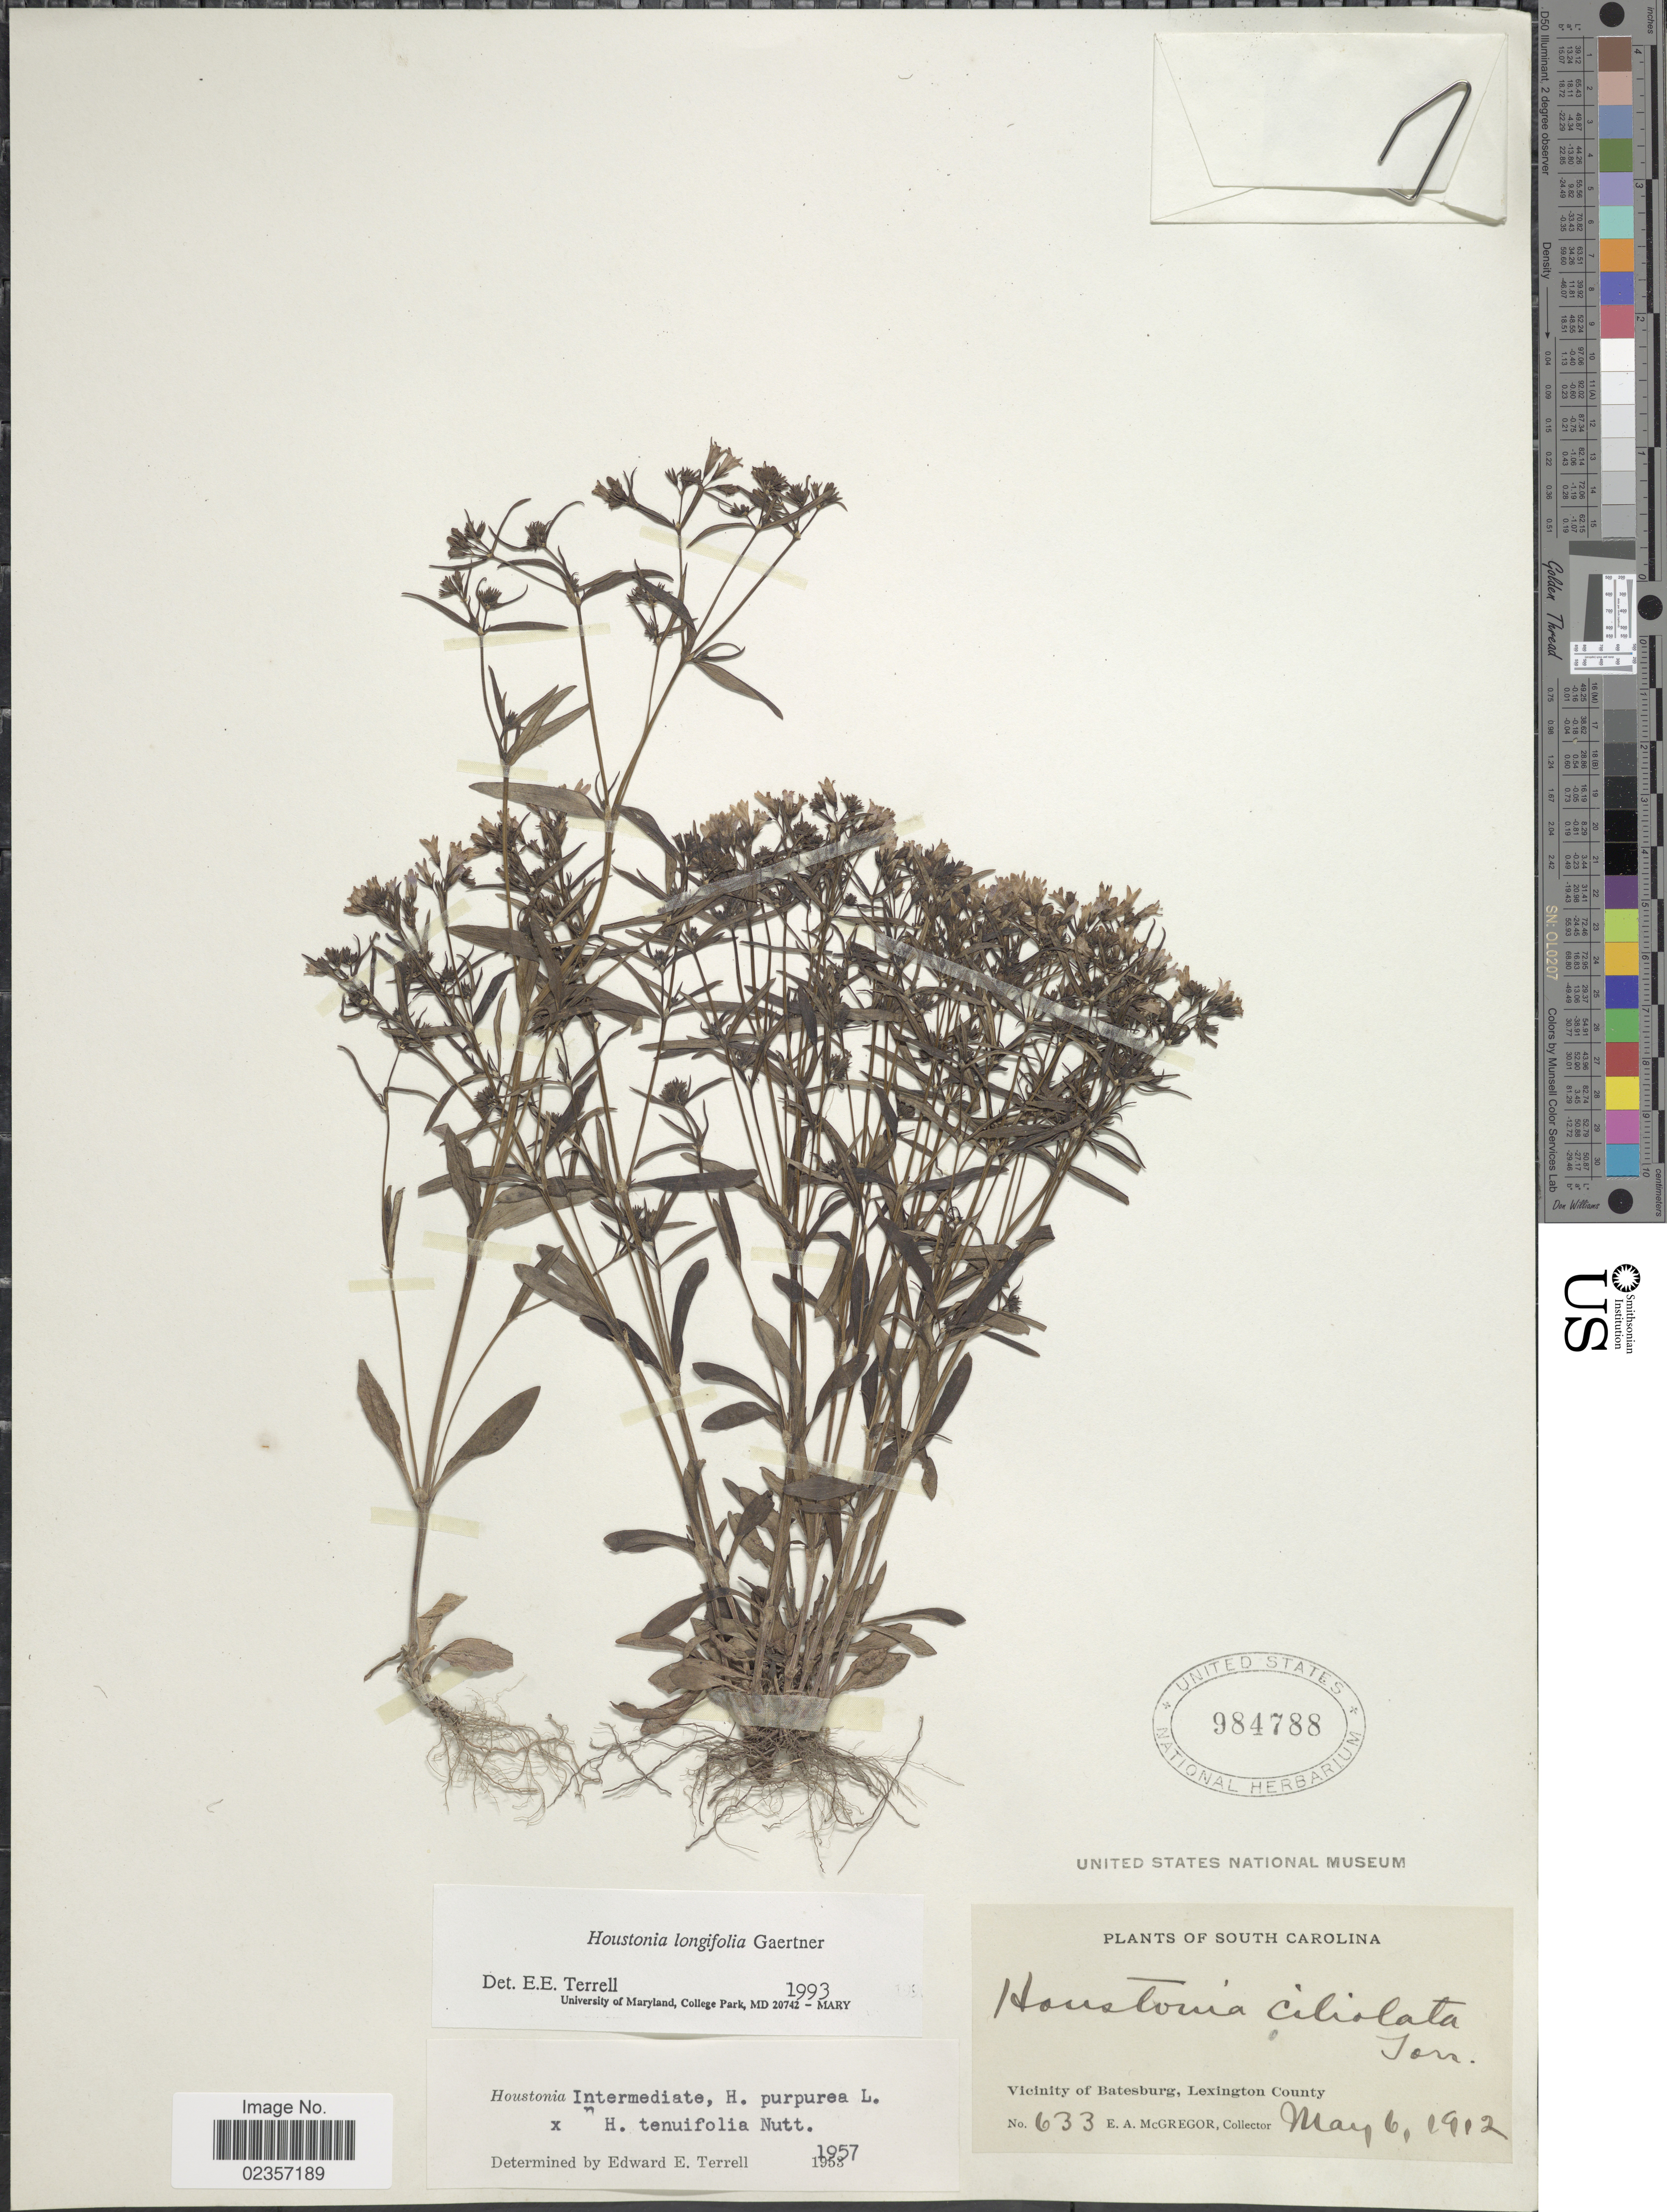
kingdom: Plantae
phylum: Tracheophyta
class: Magnoliopsida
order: Gentianales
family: Rubiaceae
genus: Houstonia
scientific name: Houstonia longifolia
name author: Gaertn.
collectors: E. A. McGregor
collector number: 633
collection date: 1912-05-06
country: United States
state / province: South Carolina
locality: Vicinity of Batesburg, Lexington County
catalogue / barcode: US 984788